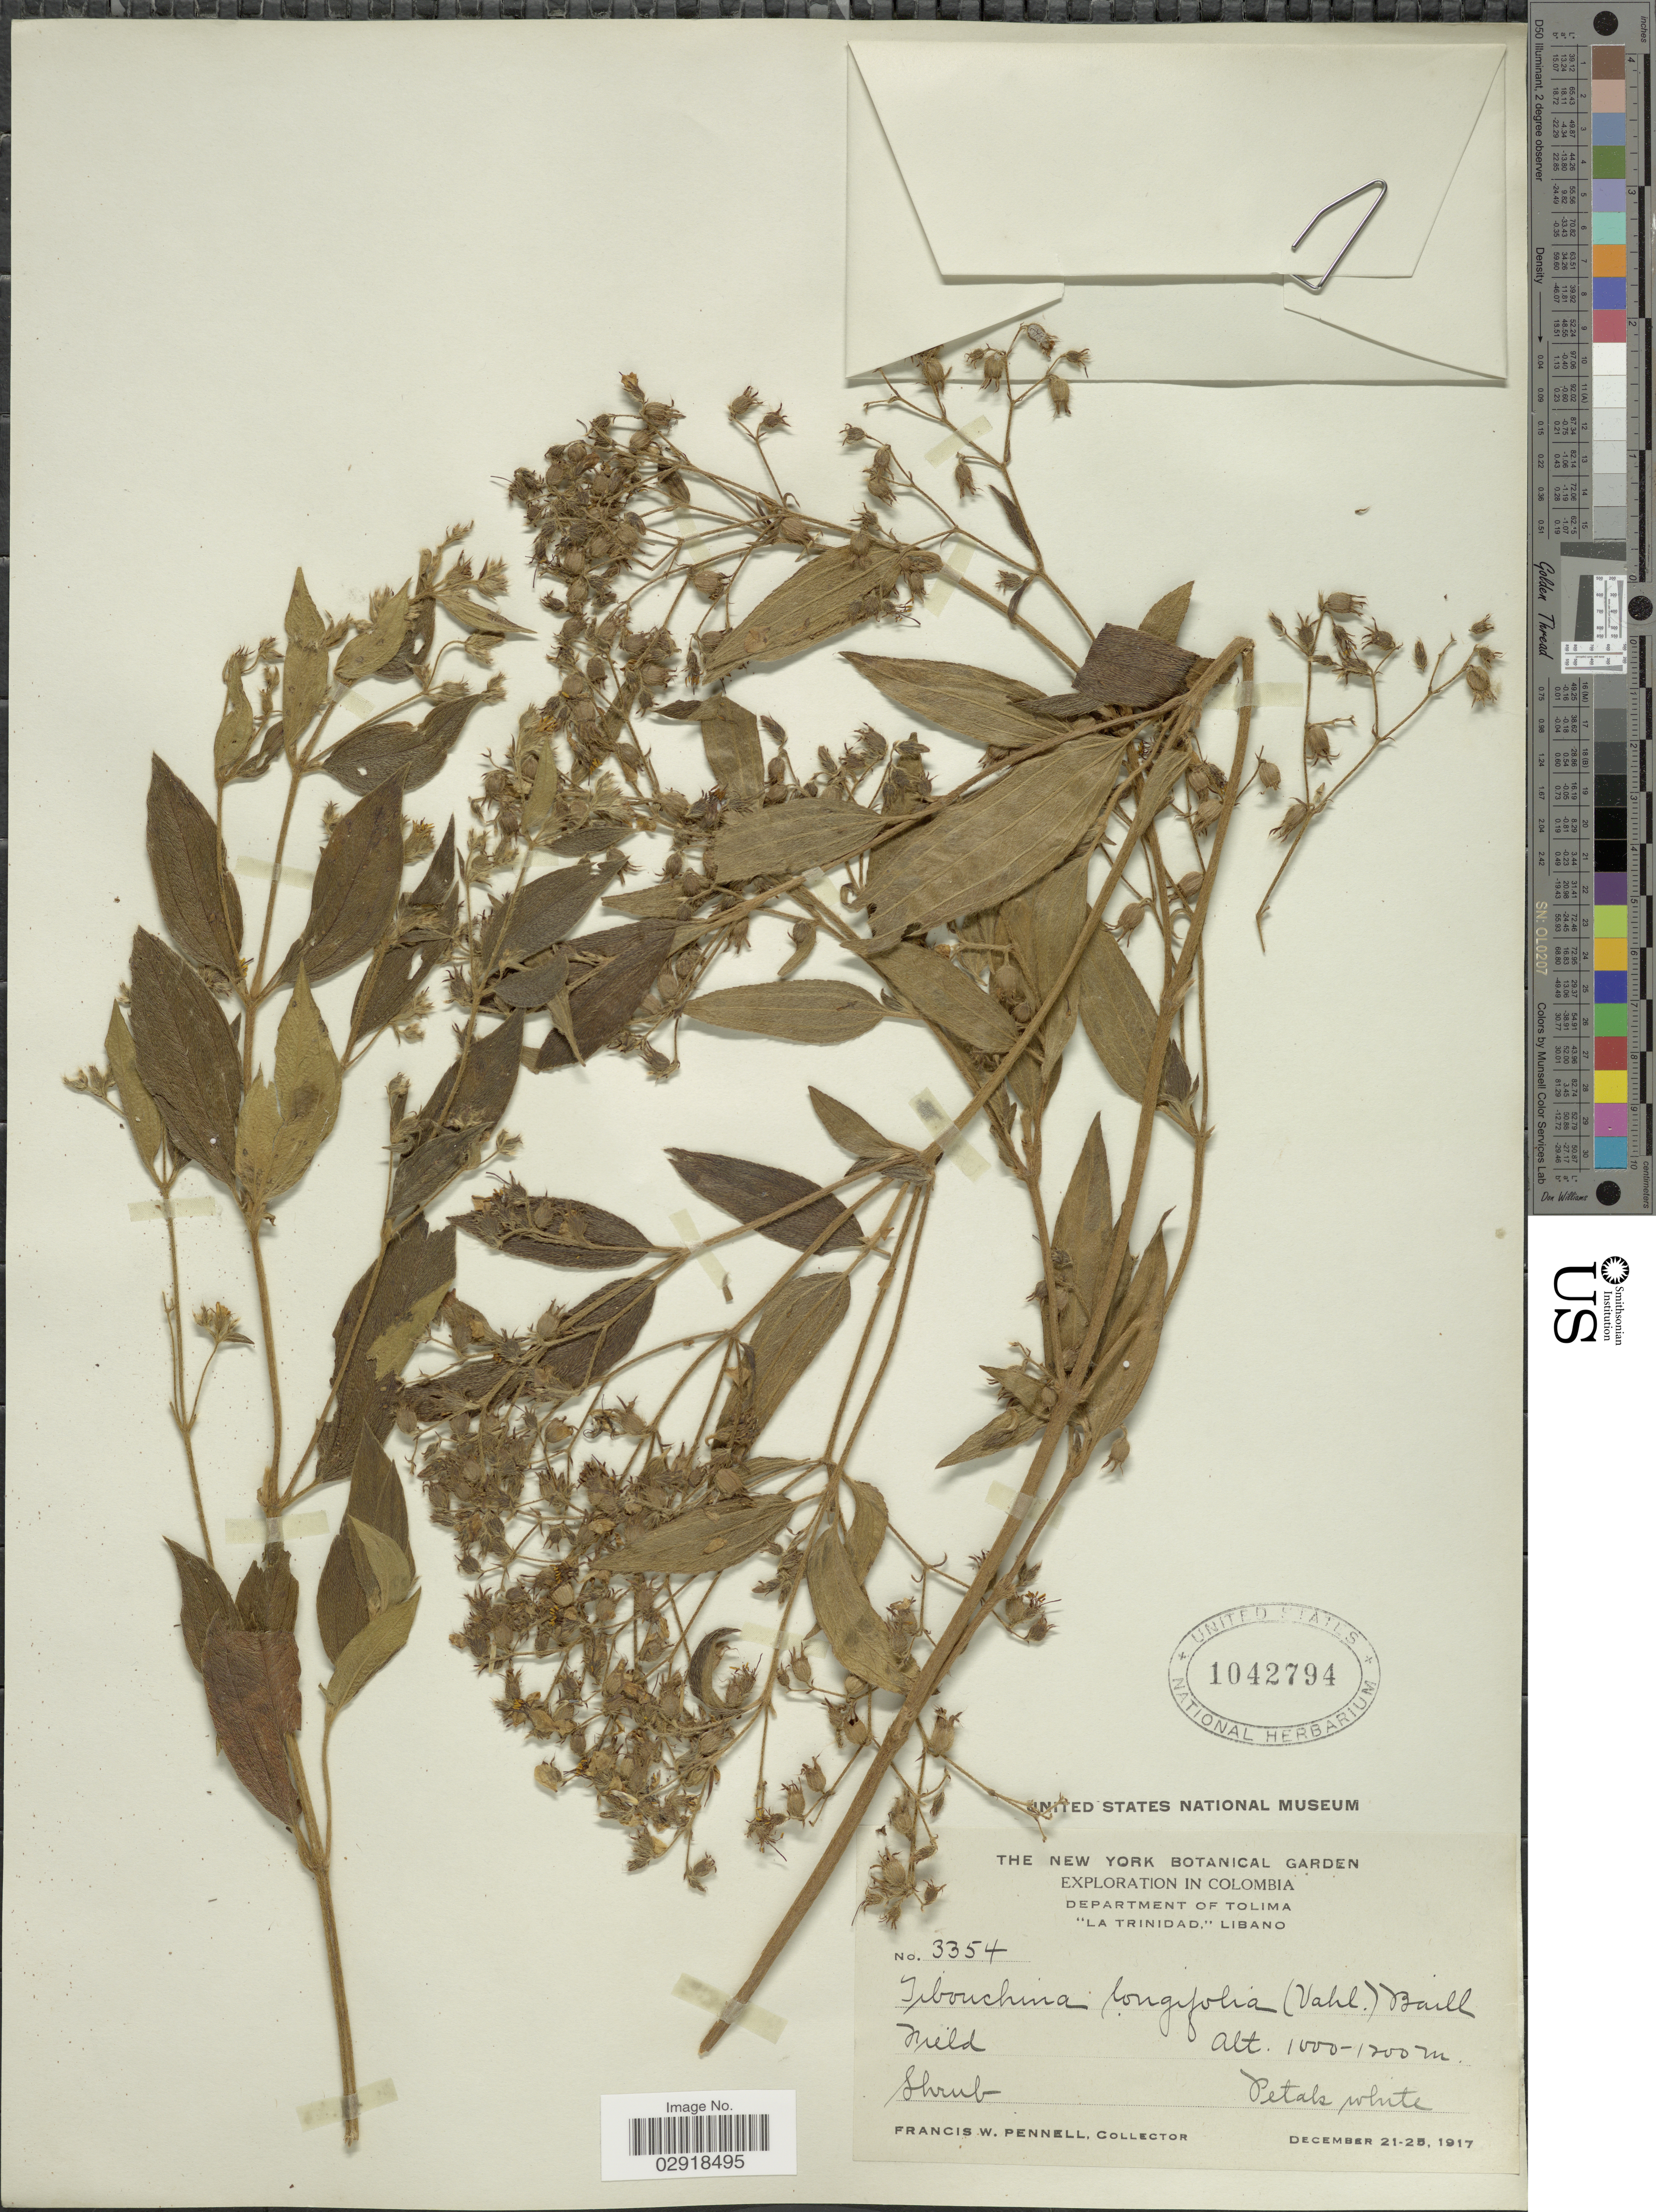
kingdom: Plantae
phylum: Tracheophyta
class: Magnoliopsida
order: Myrtales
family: Melastomataceae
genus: Chaetogastra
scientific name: Chaetogastra longifolia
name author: (Vahl) DC.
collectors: F. W. Pennell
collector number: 3354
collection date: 1917-12-21/1917-12-25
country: Colombia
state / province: Tolima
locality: Department of Tolima. "La Trinidad," Libano.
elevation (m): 1000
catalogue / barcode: US 1042794